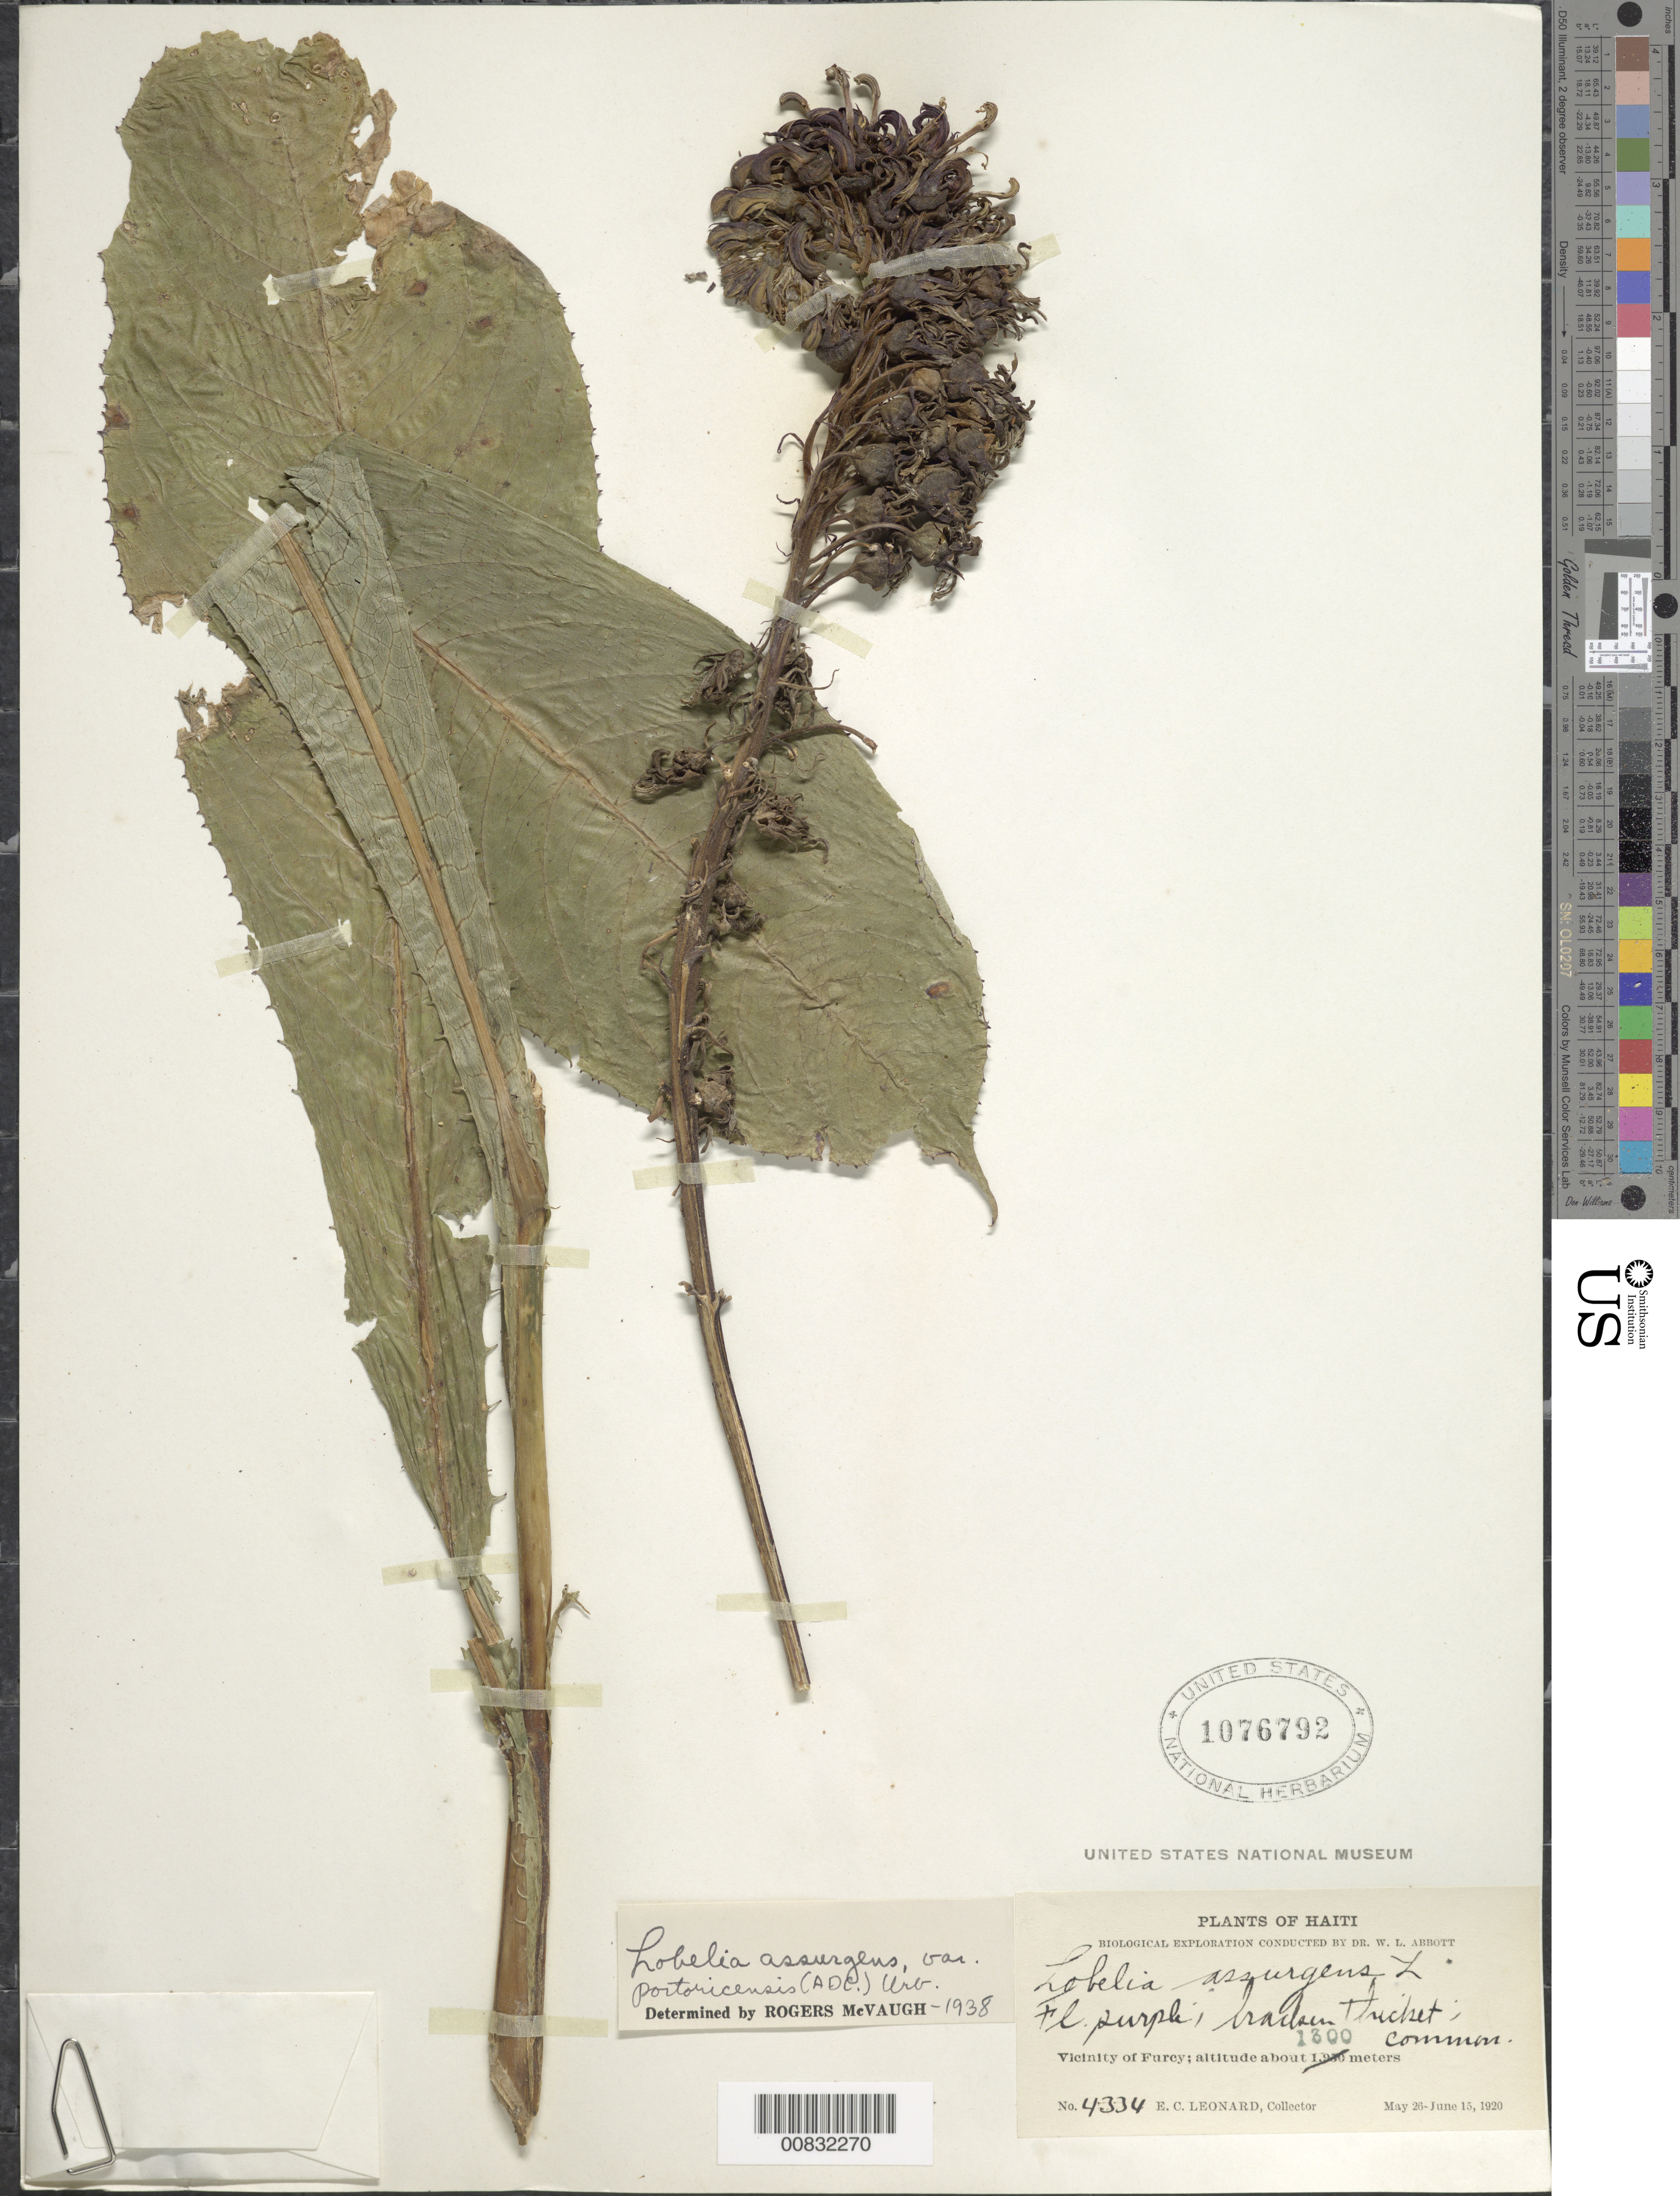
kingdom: Plantae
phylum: Tracheophyta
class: Magnoliopsida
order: Asterales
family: Campanulaceae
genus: Lobelia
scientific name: Lobelia assurgens var. portoricesis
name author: (A. DC.) Urb.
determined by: McVaugh, R.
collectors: E. C. Leonard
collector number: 4334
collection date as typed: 26 May 1920 to 15 Jun 1920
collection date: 1920-05-26/1920-06-15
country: Haiti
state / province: Ouest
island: Hispaniola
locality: Vicinity of Furcy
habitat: Bracken thicket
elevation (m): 1300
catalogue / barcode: US 1076792